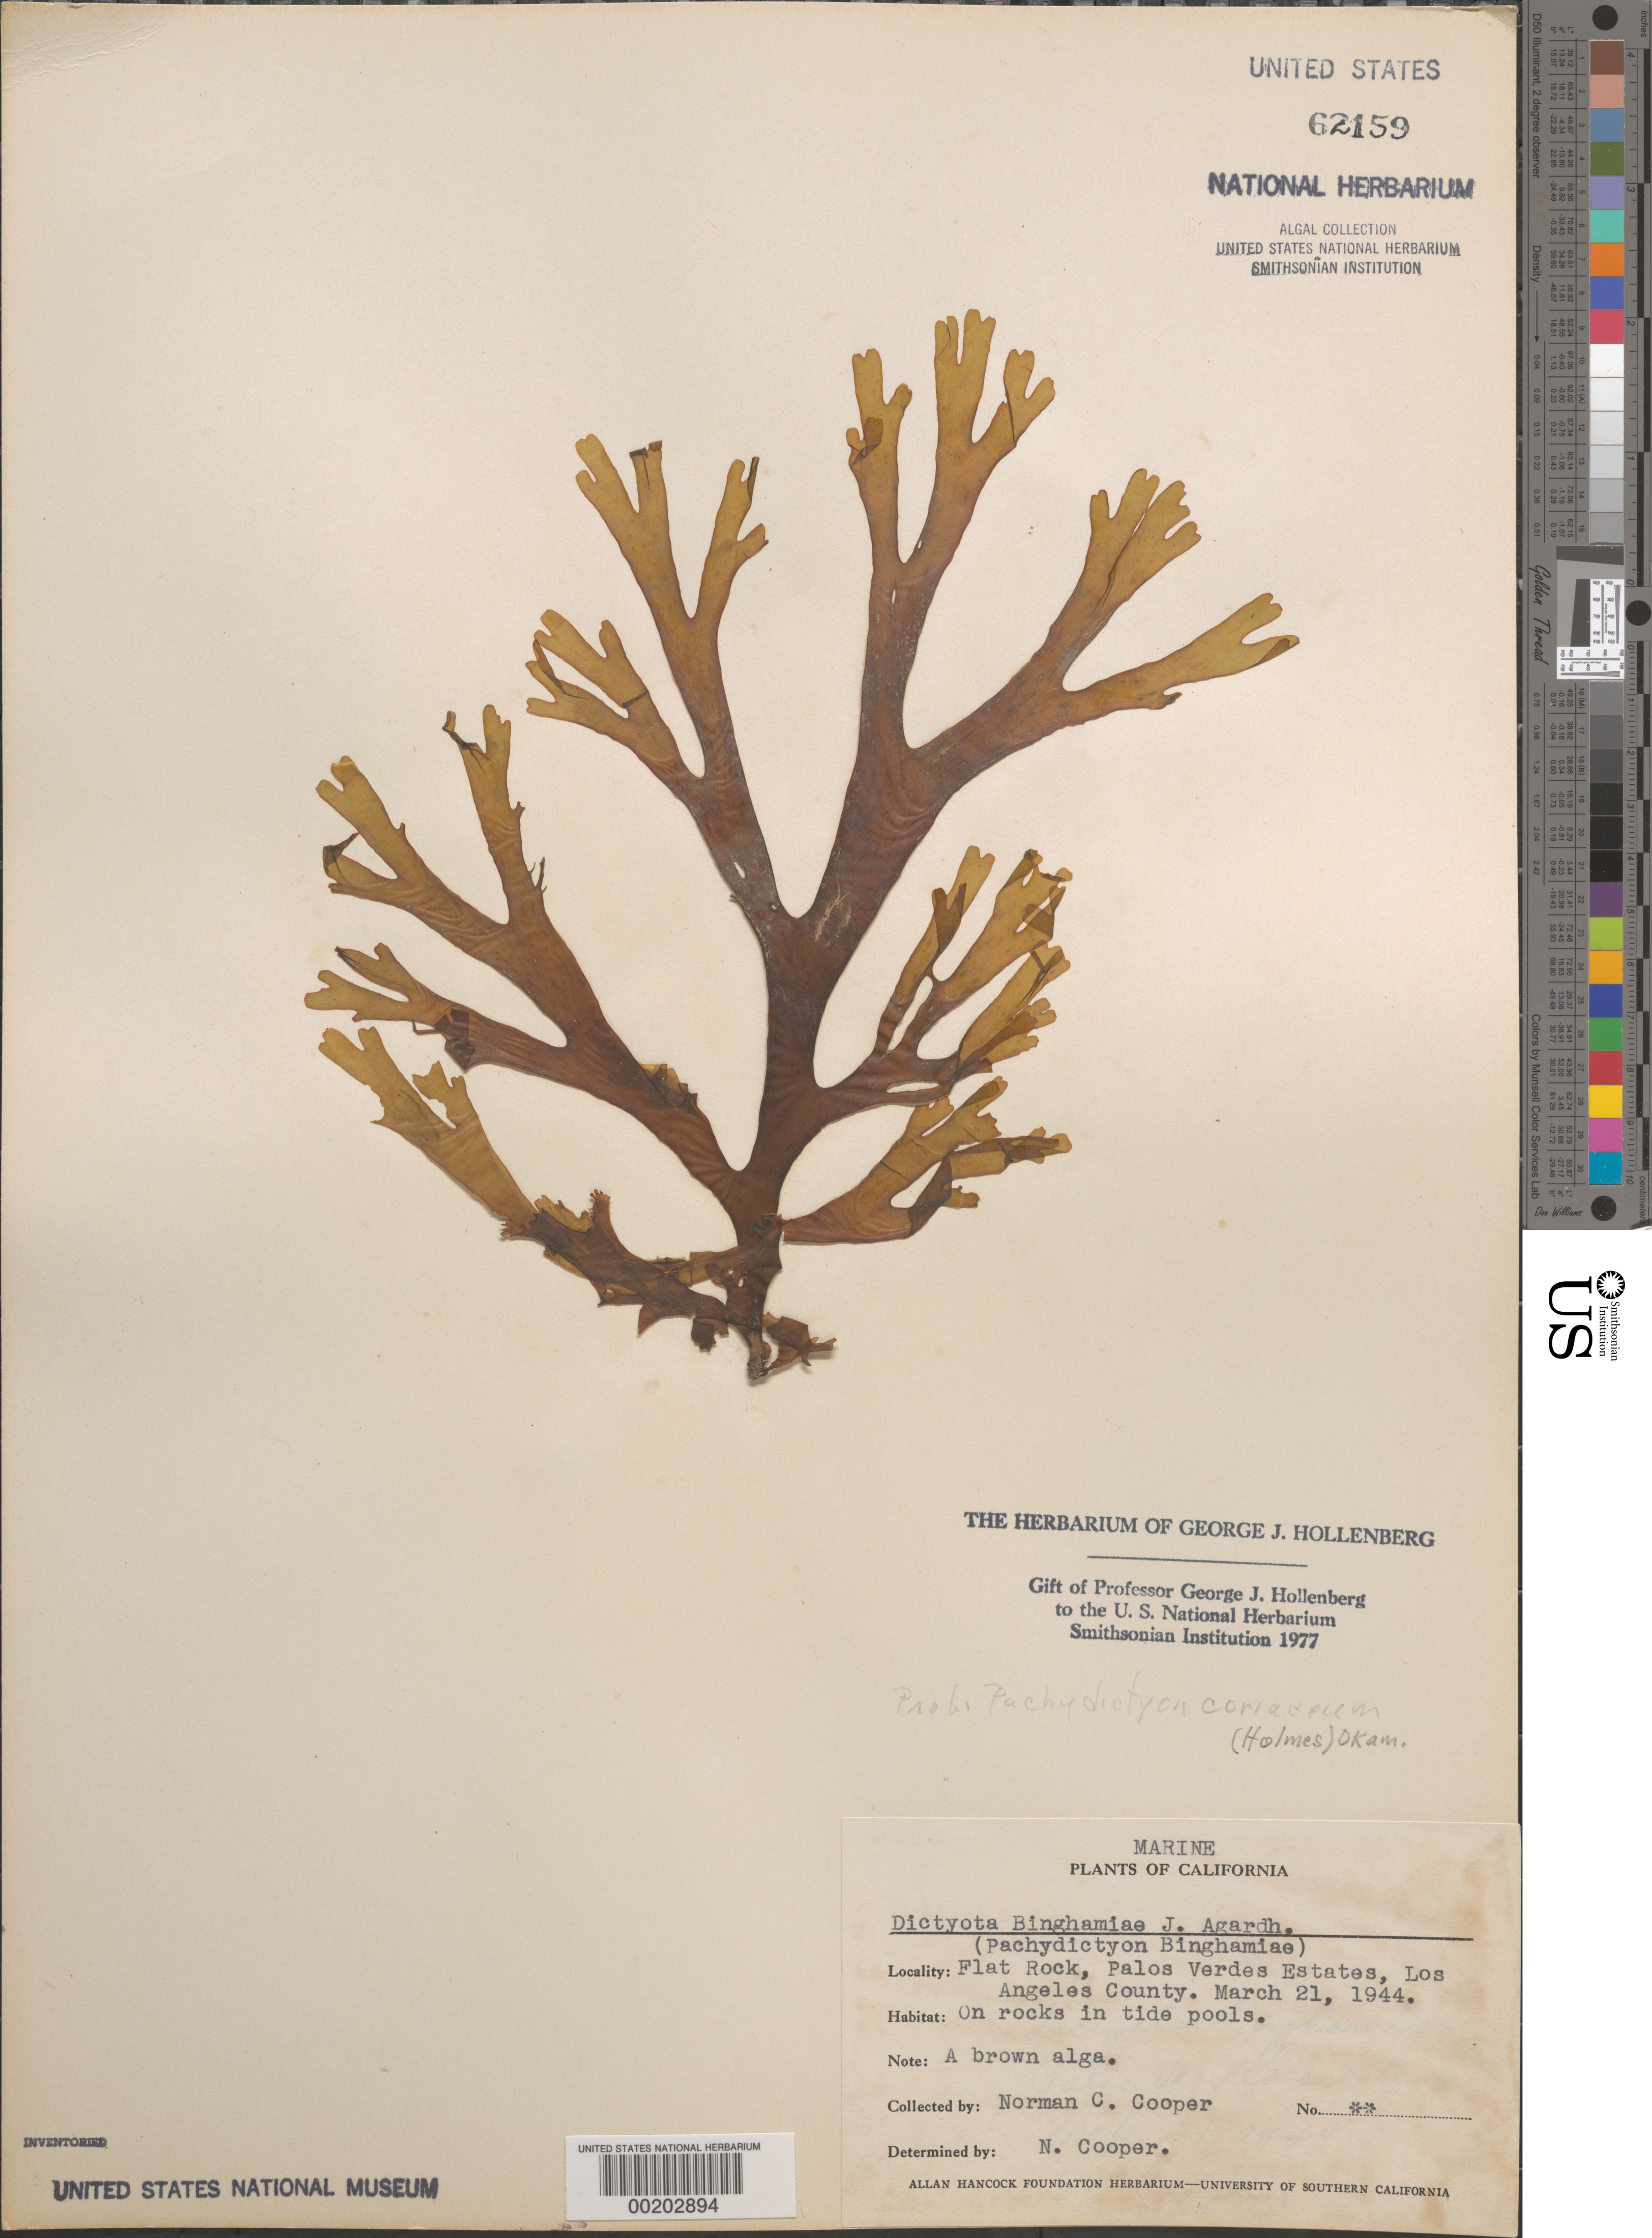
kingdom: Chromista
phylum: Ochrophyta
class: Phaeophyceae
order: Dictyotales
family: Dictyotaceae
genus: Pachydictyon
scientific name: Pachydictyon coriaceum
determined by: Hollenberg, George J.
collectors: N. Cooper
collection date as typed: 21 Mar 1944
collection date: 1944-03-21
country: United States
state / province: California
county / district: Los Angeles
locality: Flat Rock, Palos Verdes Estates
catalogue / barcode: US 62159